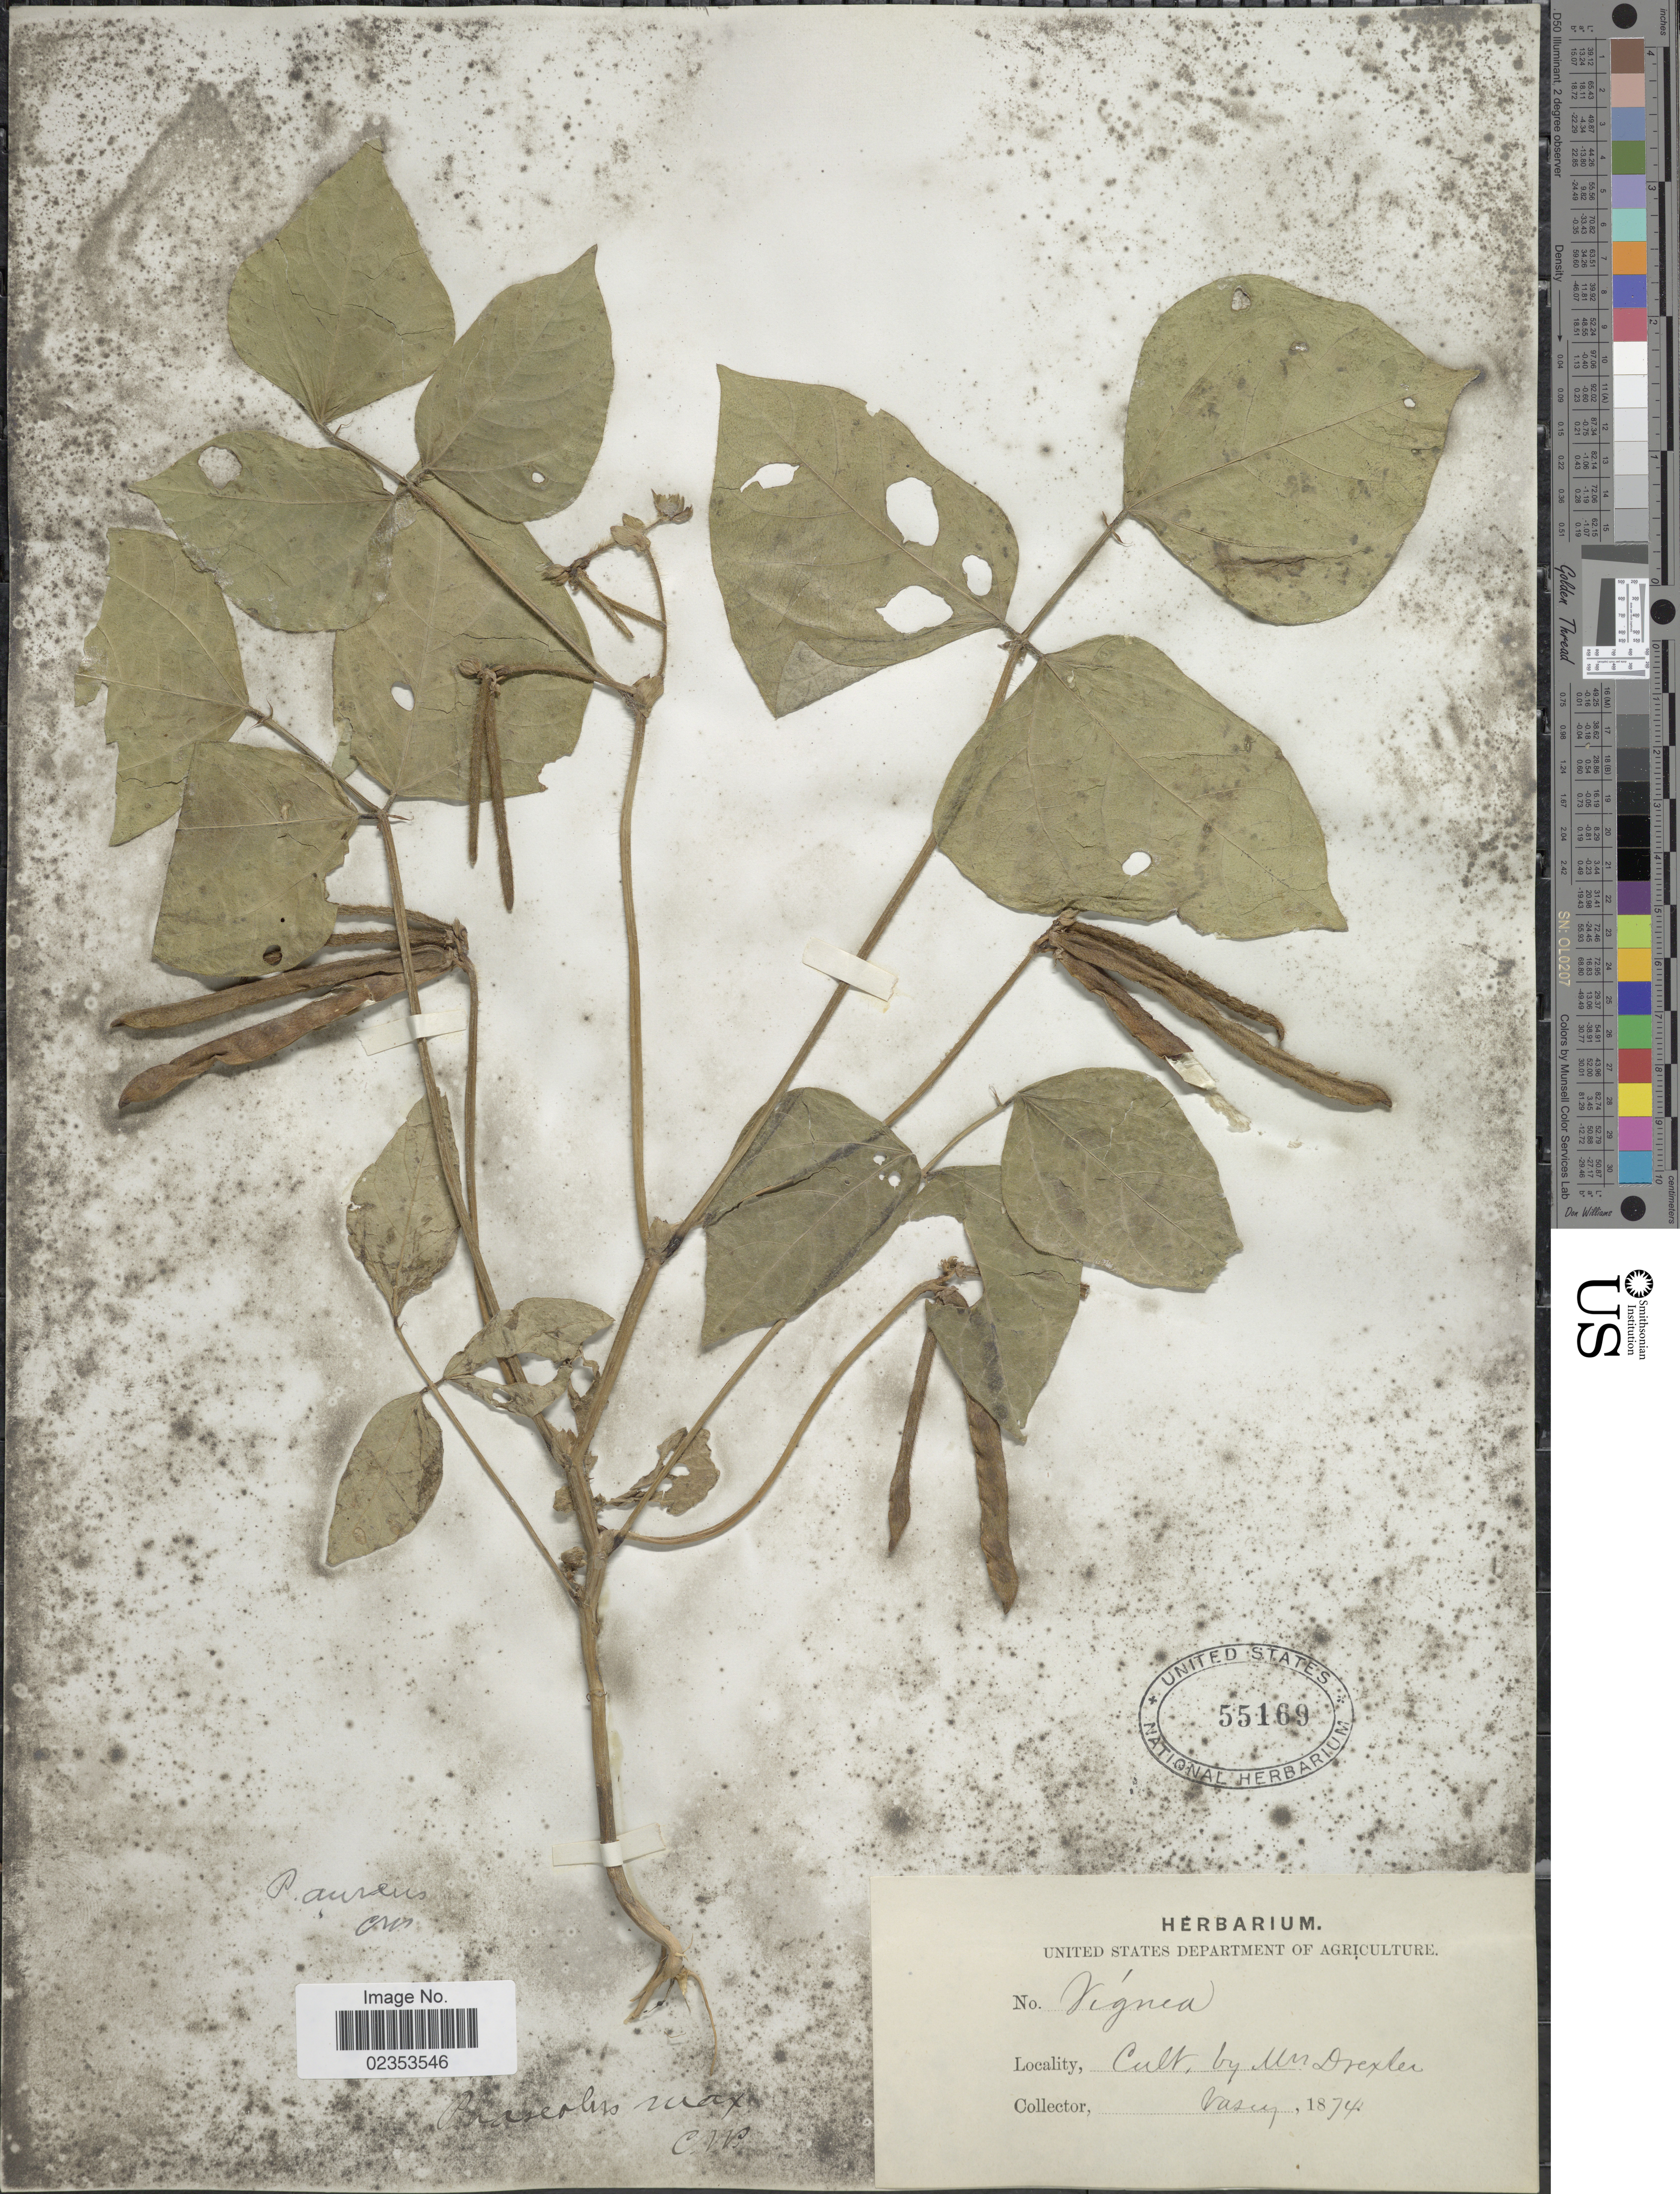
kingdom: Plantae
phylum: Tracheophyta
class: Magnoliopsida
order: Fabales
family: Fabaceae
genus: Vigna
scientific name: Vigna sp.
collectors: Vasey, --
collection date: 1874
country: United States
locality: Cult. by Wm. Drexler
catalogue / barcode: US 55169